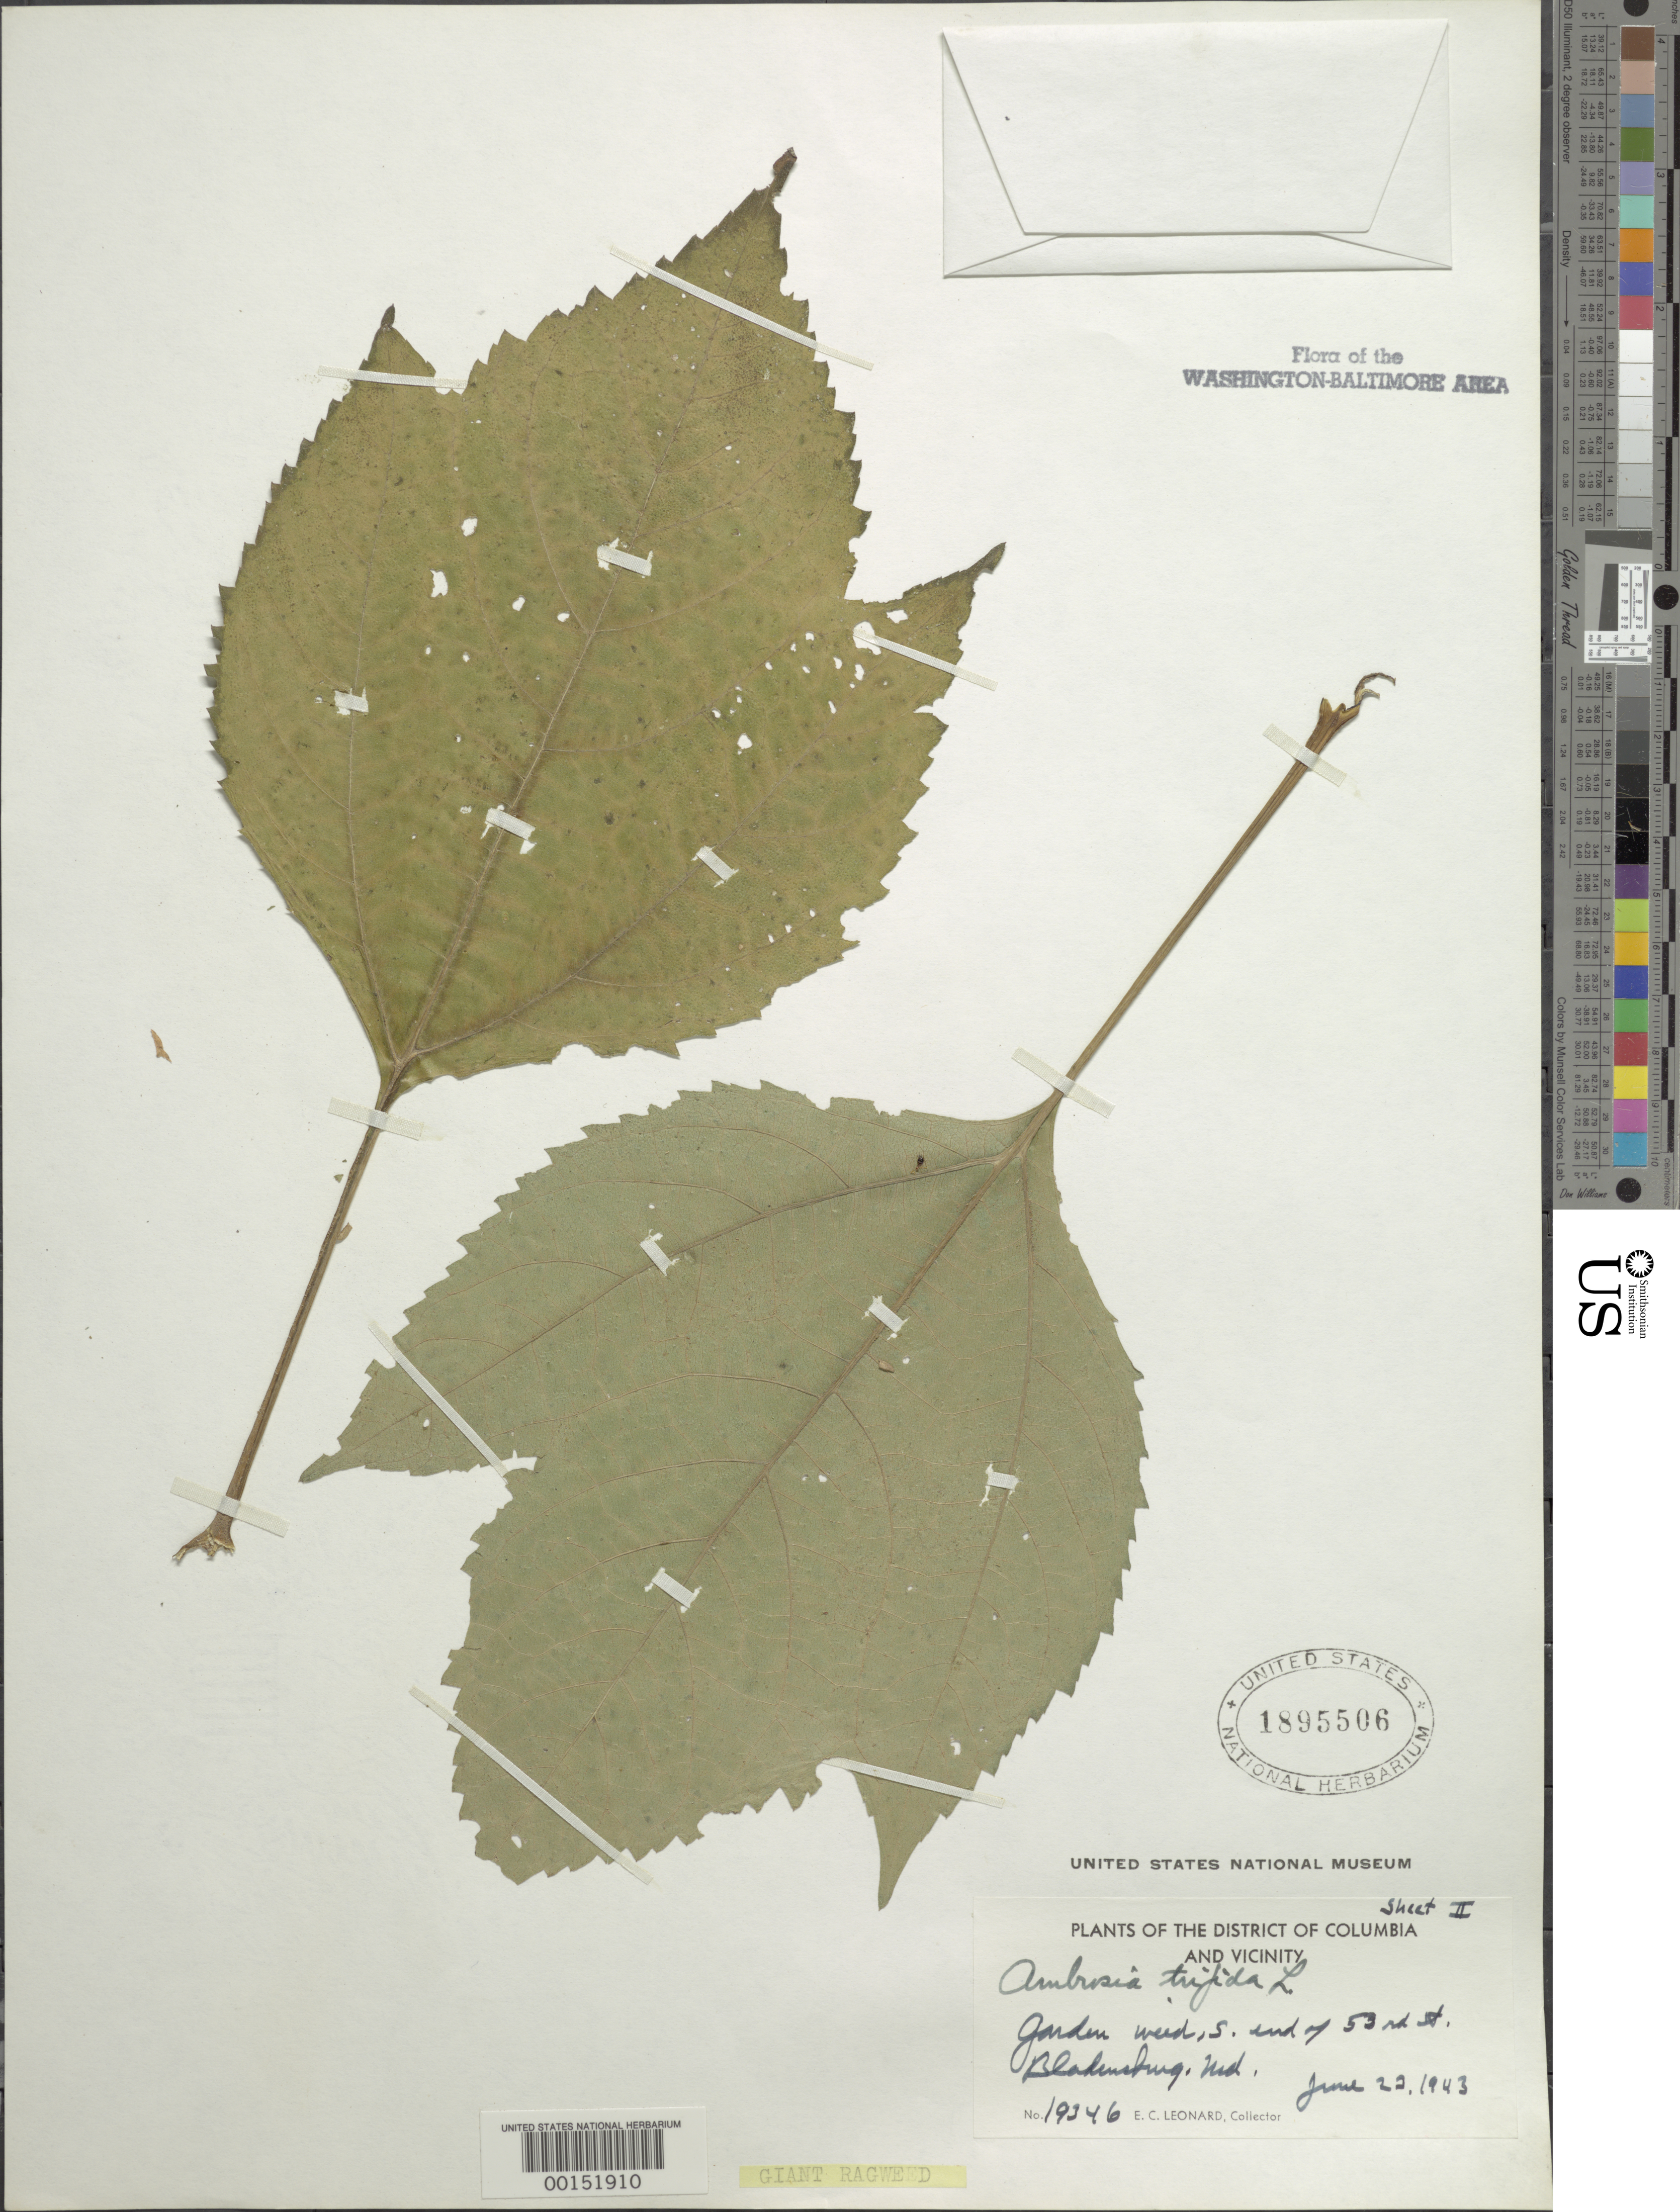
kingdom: Plantae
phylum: Tracheophyta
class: Magnoliopsida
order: Asterales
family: Asteraceae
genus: Ambrosia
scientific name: Ambrosia trifida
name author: L.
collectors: E. C. Leonard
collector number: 19346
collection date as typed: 23 Jun 1943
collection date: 1943-06-23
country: United States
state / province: Maryland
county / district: Prince George's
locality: Bladensburg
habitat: Leonards garden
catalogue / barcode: US 1895506